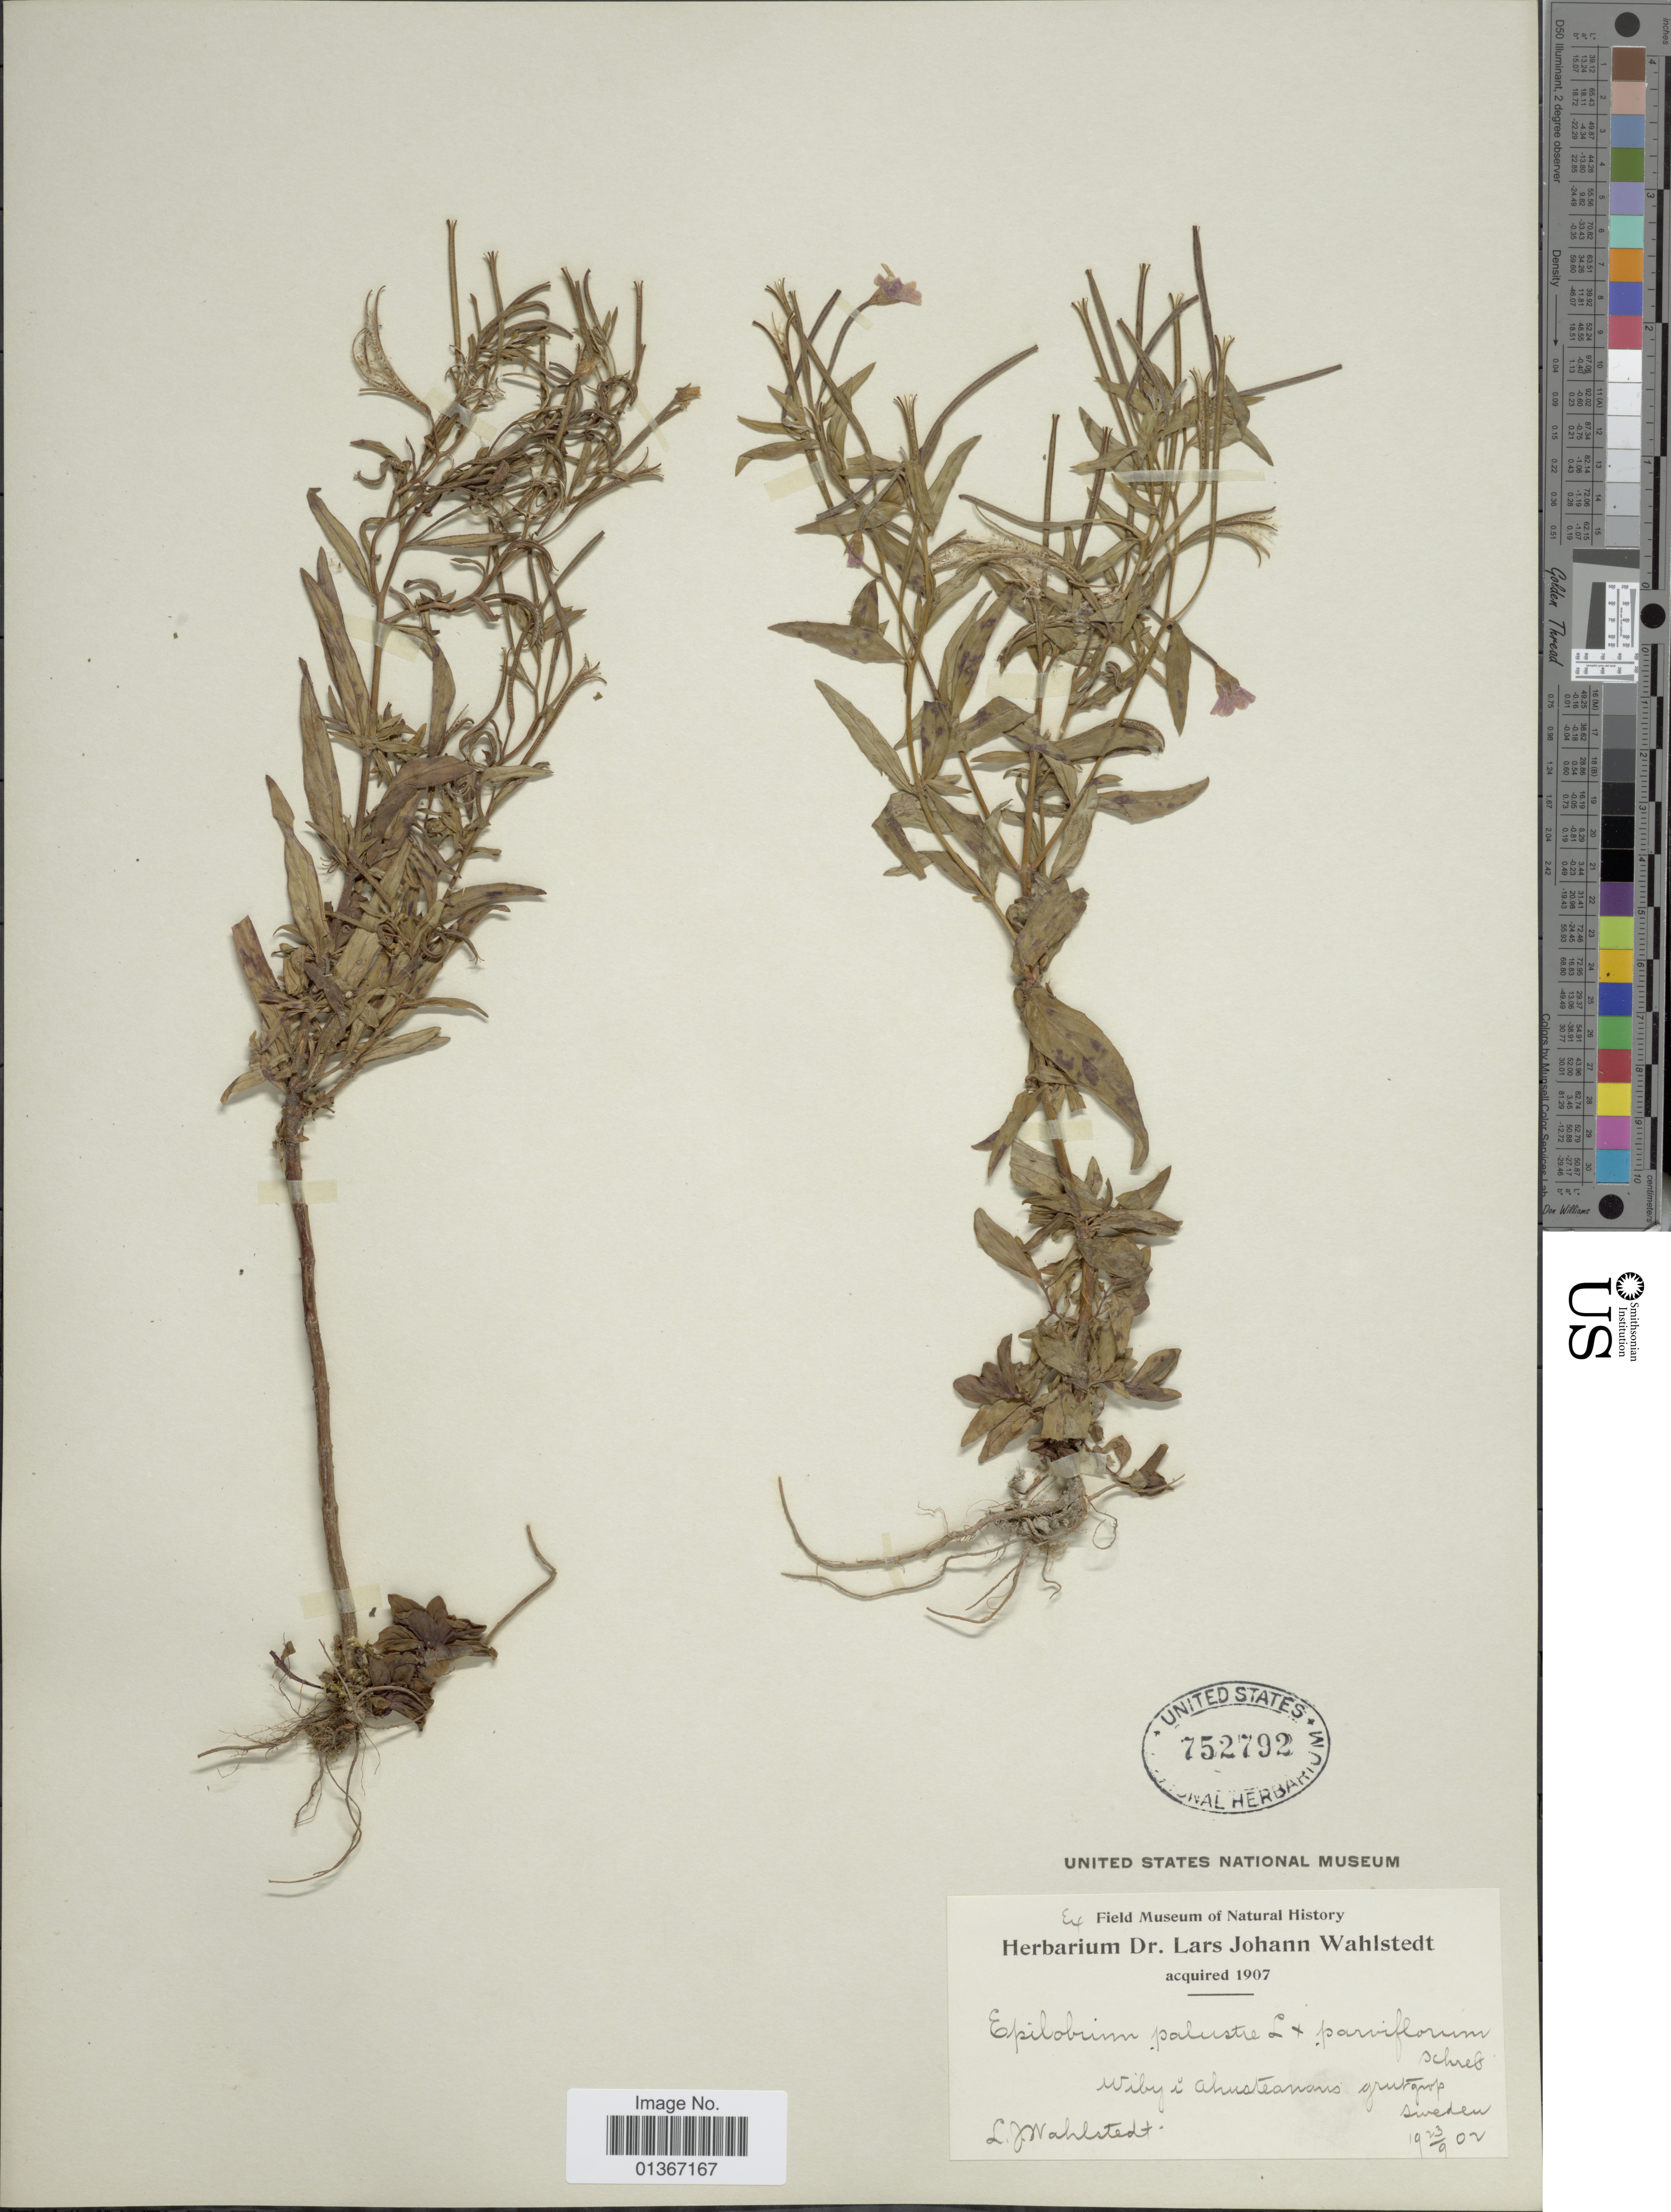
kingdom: Plantae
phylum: Tracheophyta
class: Magnoliopsida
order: Myrtales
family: Onagraceae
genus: Epilobium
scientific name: Epilobium palustre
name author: L.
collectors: L. J. Wahlstedt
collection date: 1902-09-23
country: Sweden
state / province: Skåne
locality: Wiby, i Åhustearnas grusgrop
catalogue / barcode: US 752792